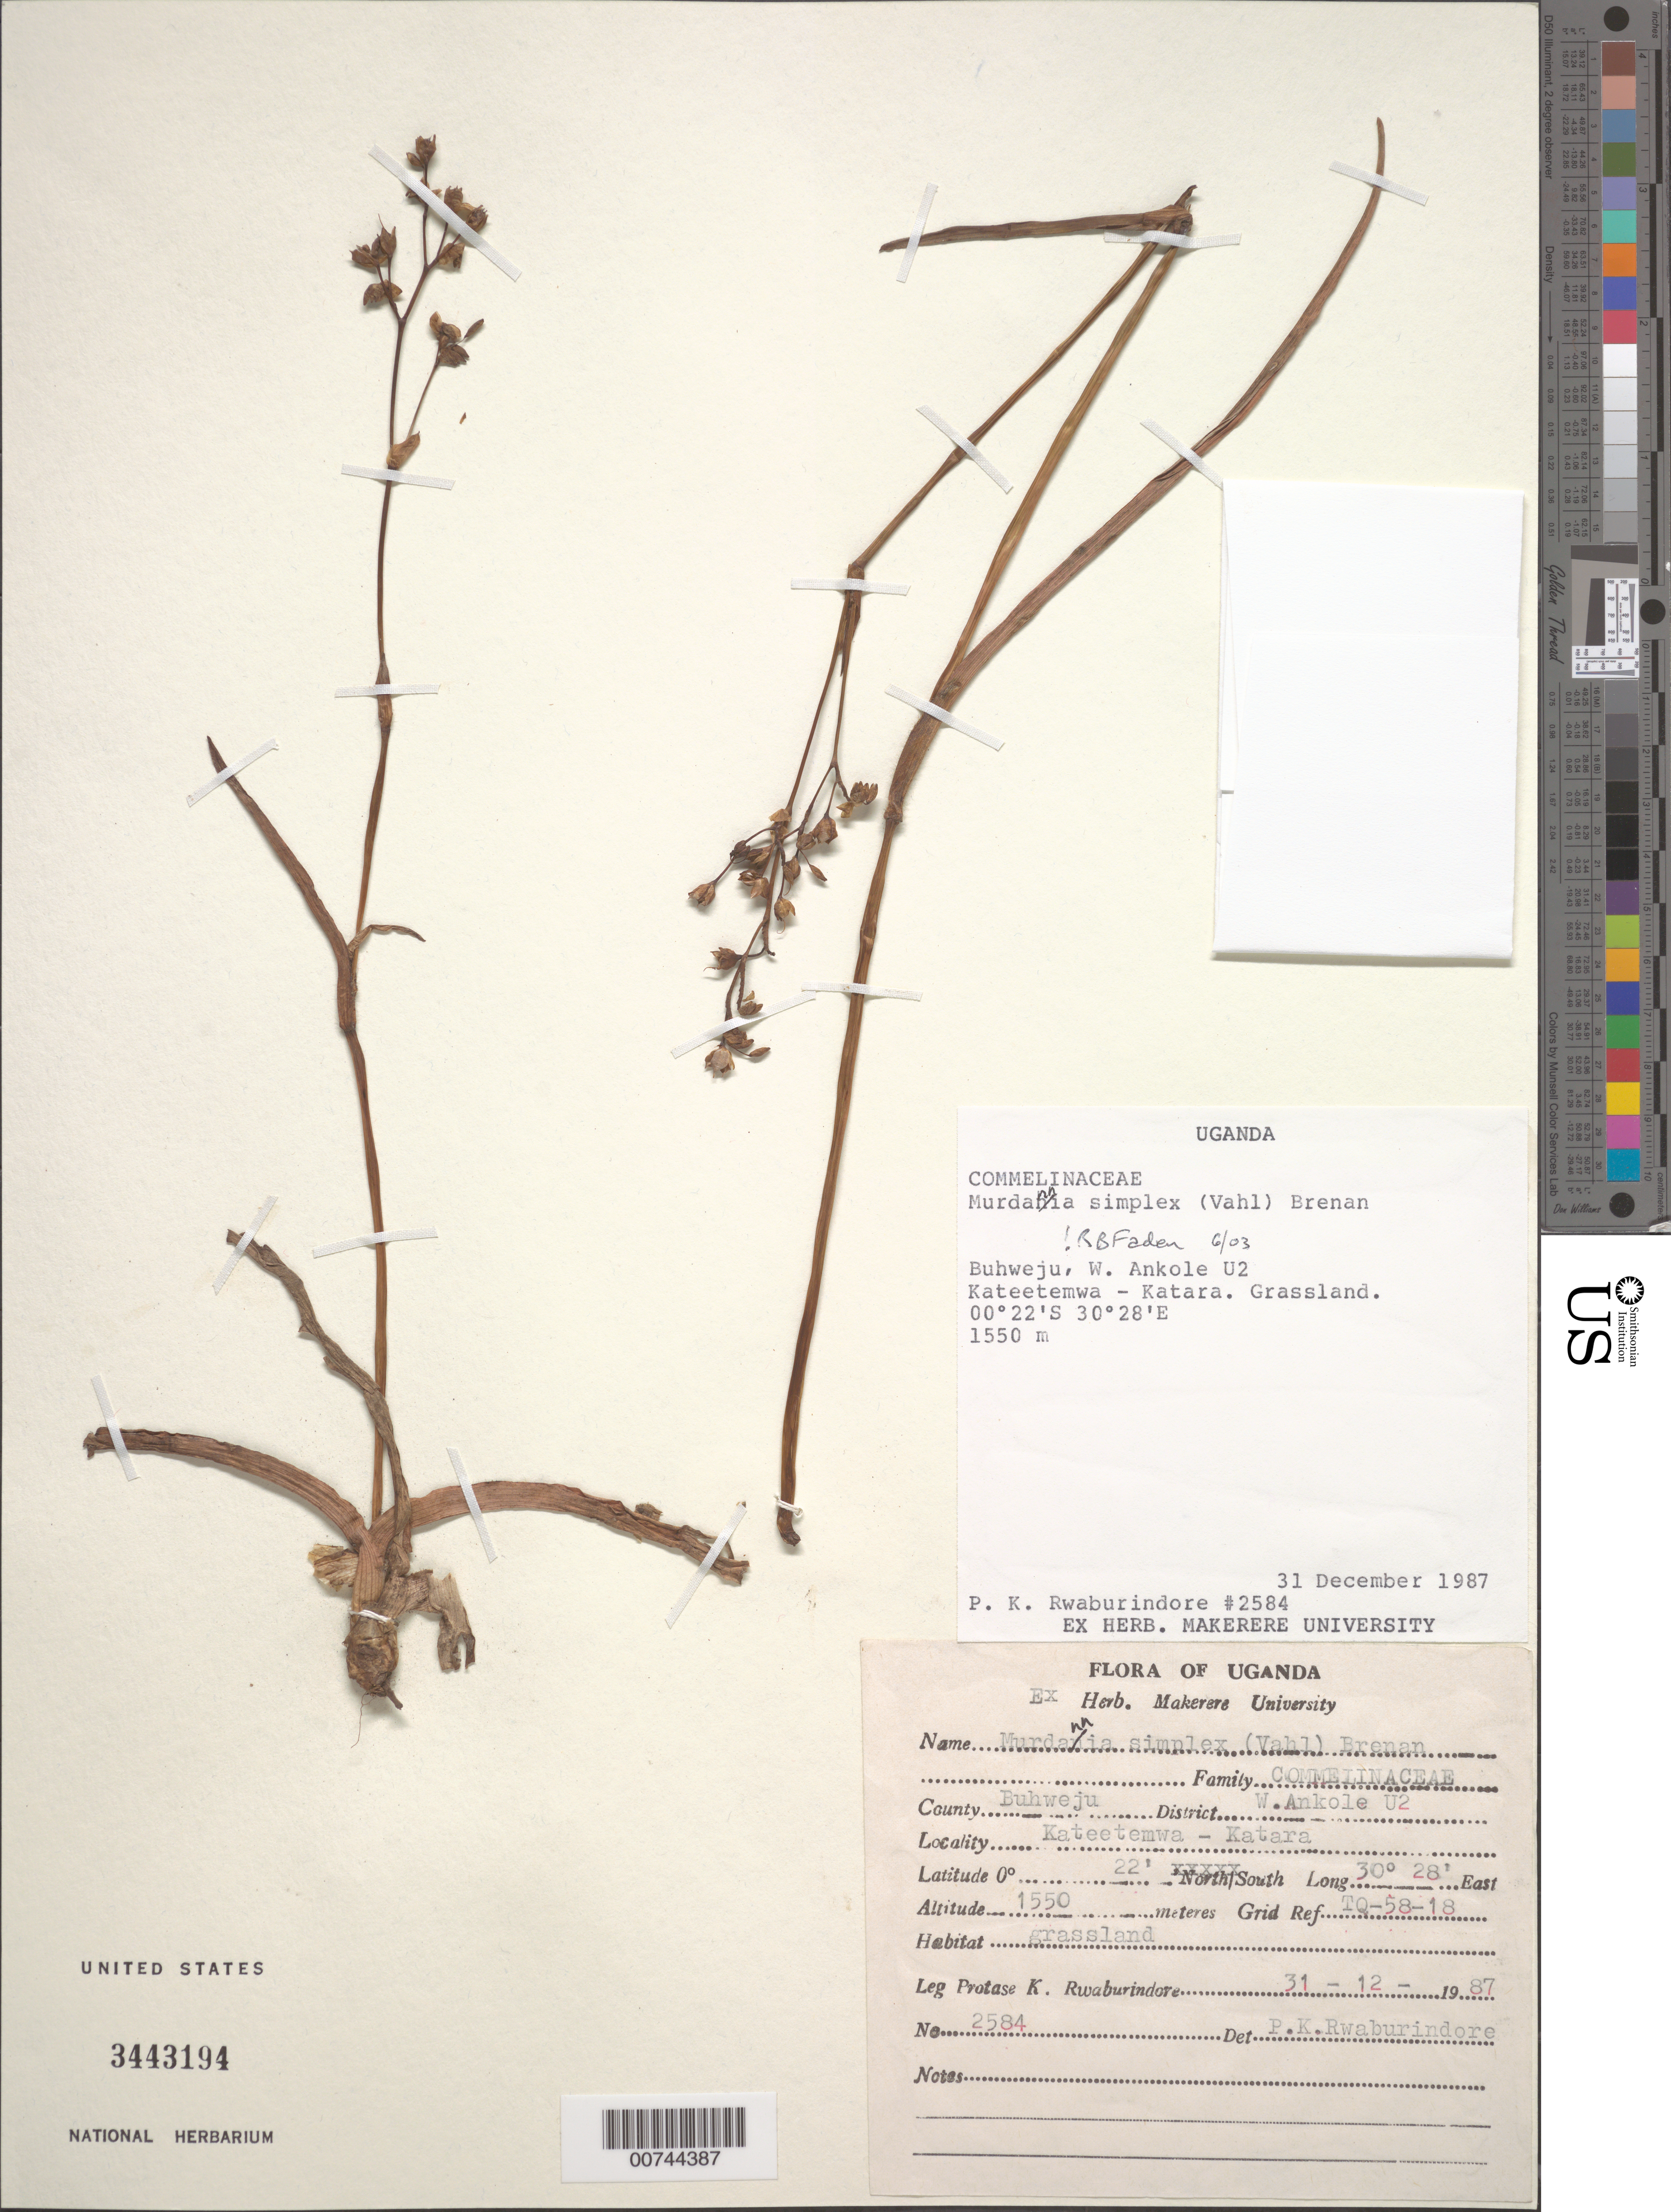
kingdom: Plantae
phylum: Tracheophyta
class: Liliopsida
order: Commelinales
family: Commelinaceae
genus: Murdannia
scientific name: Murdannia simplex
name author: (Vahl) Brenan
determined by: Faden, Robert B., (US), Smithsonian Institution - National Museum of Natural History (UNITED STATES)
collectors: P. Rwaburindore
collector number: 2584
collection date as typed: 31 Dec 1987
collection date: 1987-12-31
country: Uganda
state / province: Western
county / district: Buhweju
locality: W. Ankole, U2, Kateetemwa-Katara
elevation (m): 1550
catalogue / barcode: US 3443194